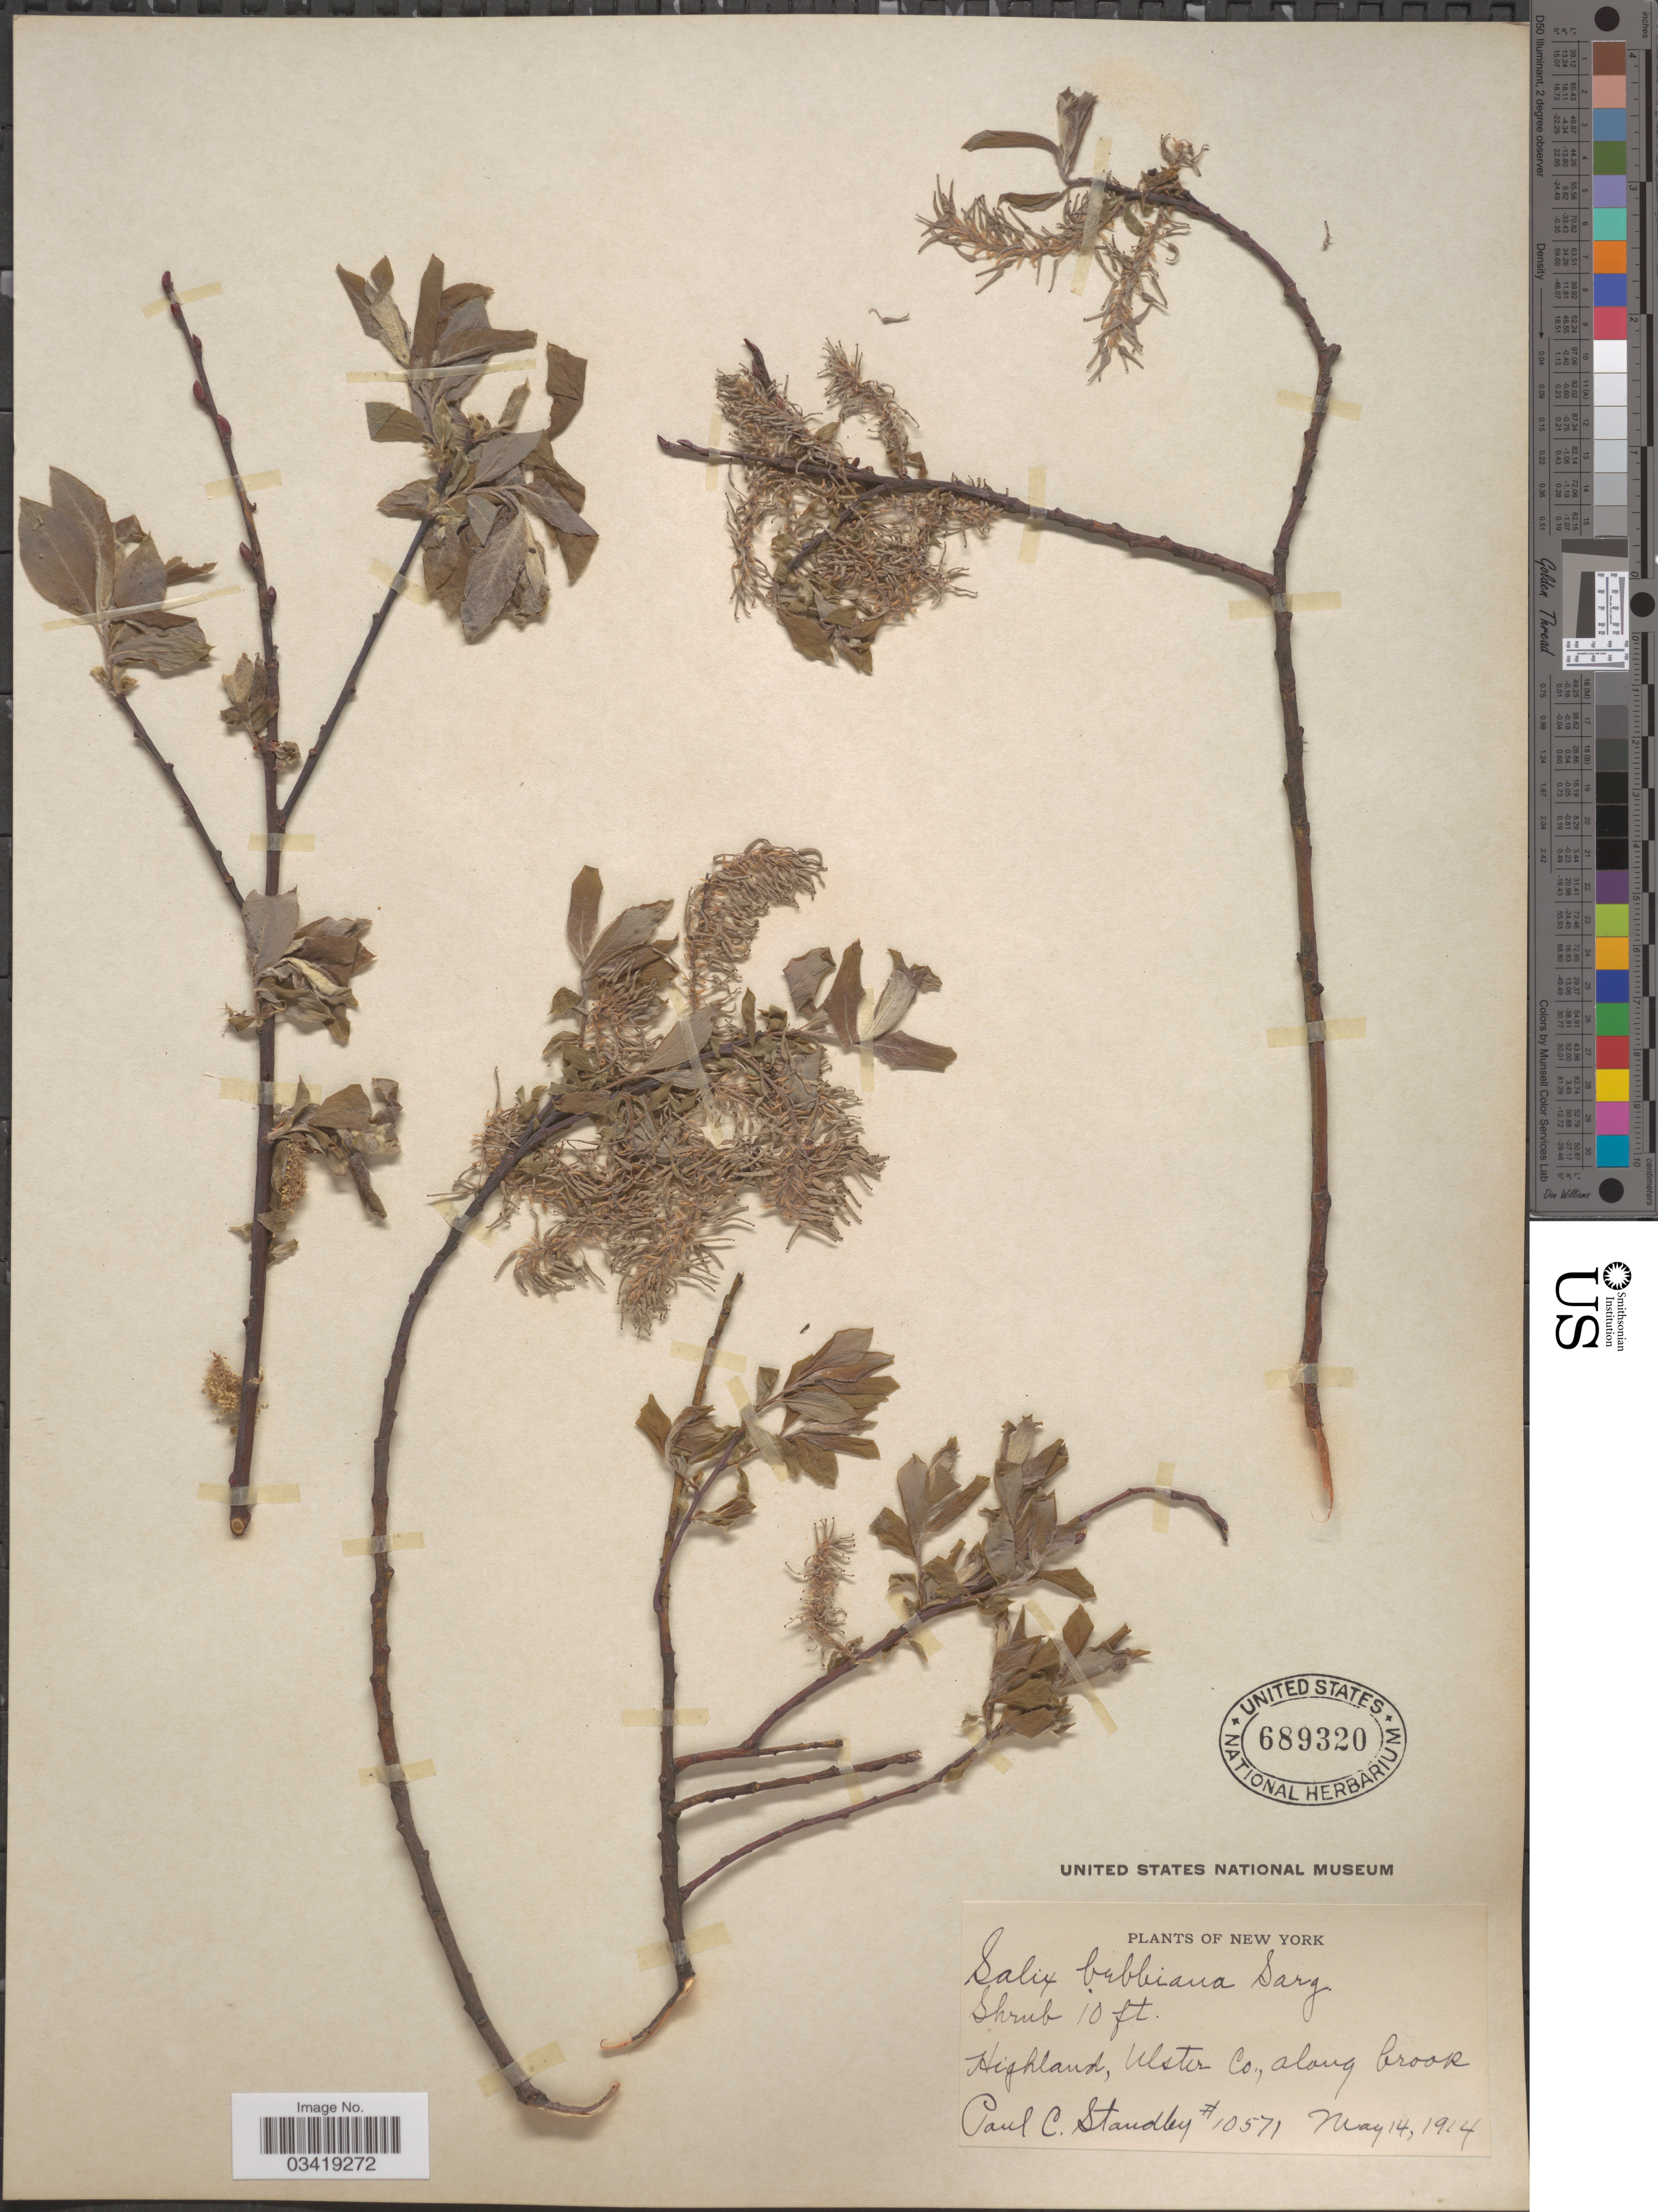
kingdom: Plantae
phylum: Tracheophyta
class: Magnoliopsida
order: Malpighiales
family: Salicaceae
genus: Salix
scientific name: Salix bebbiana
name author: Sarg.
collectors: P. C. Standley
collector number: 10571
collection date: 1914-05-14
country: United States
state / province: New York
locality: Highland, Ulster Co.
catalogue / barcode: US 689320